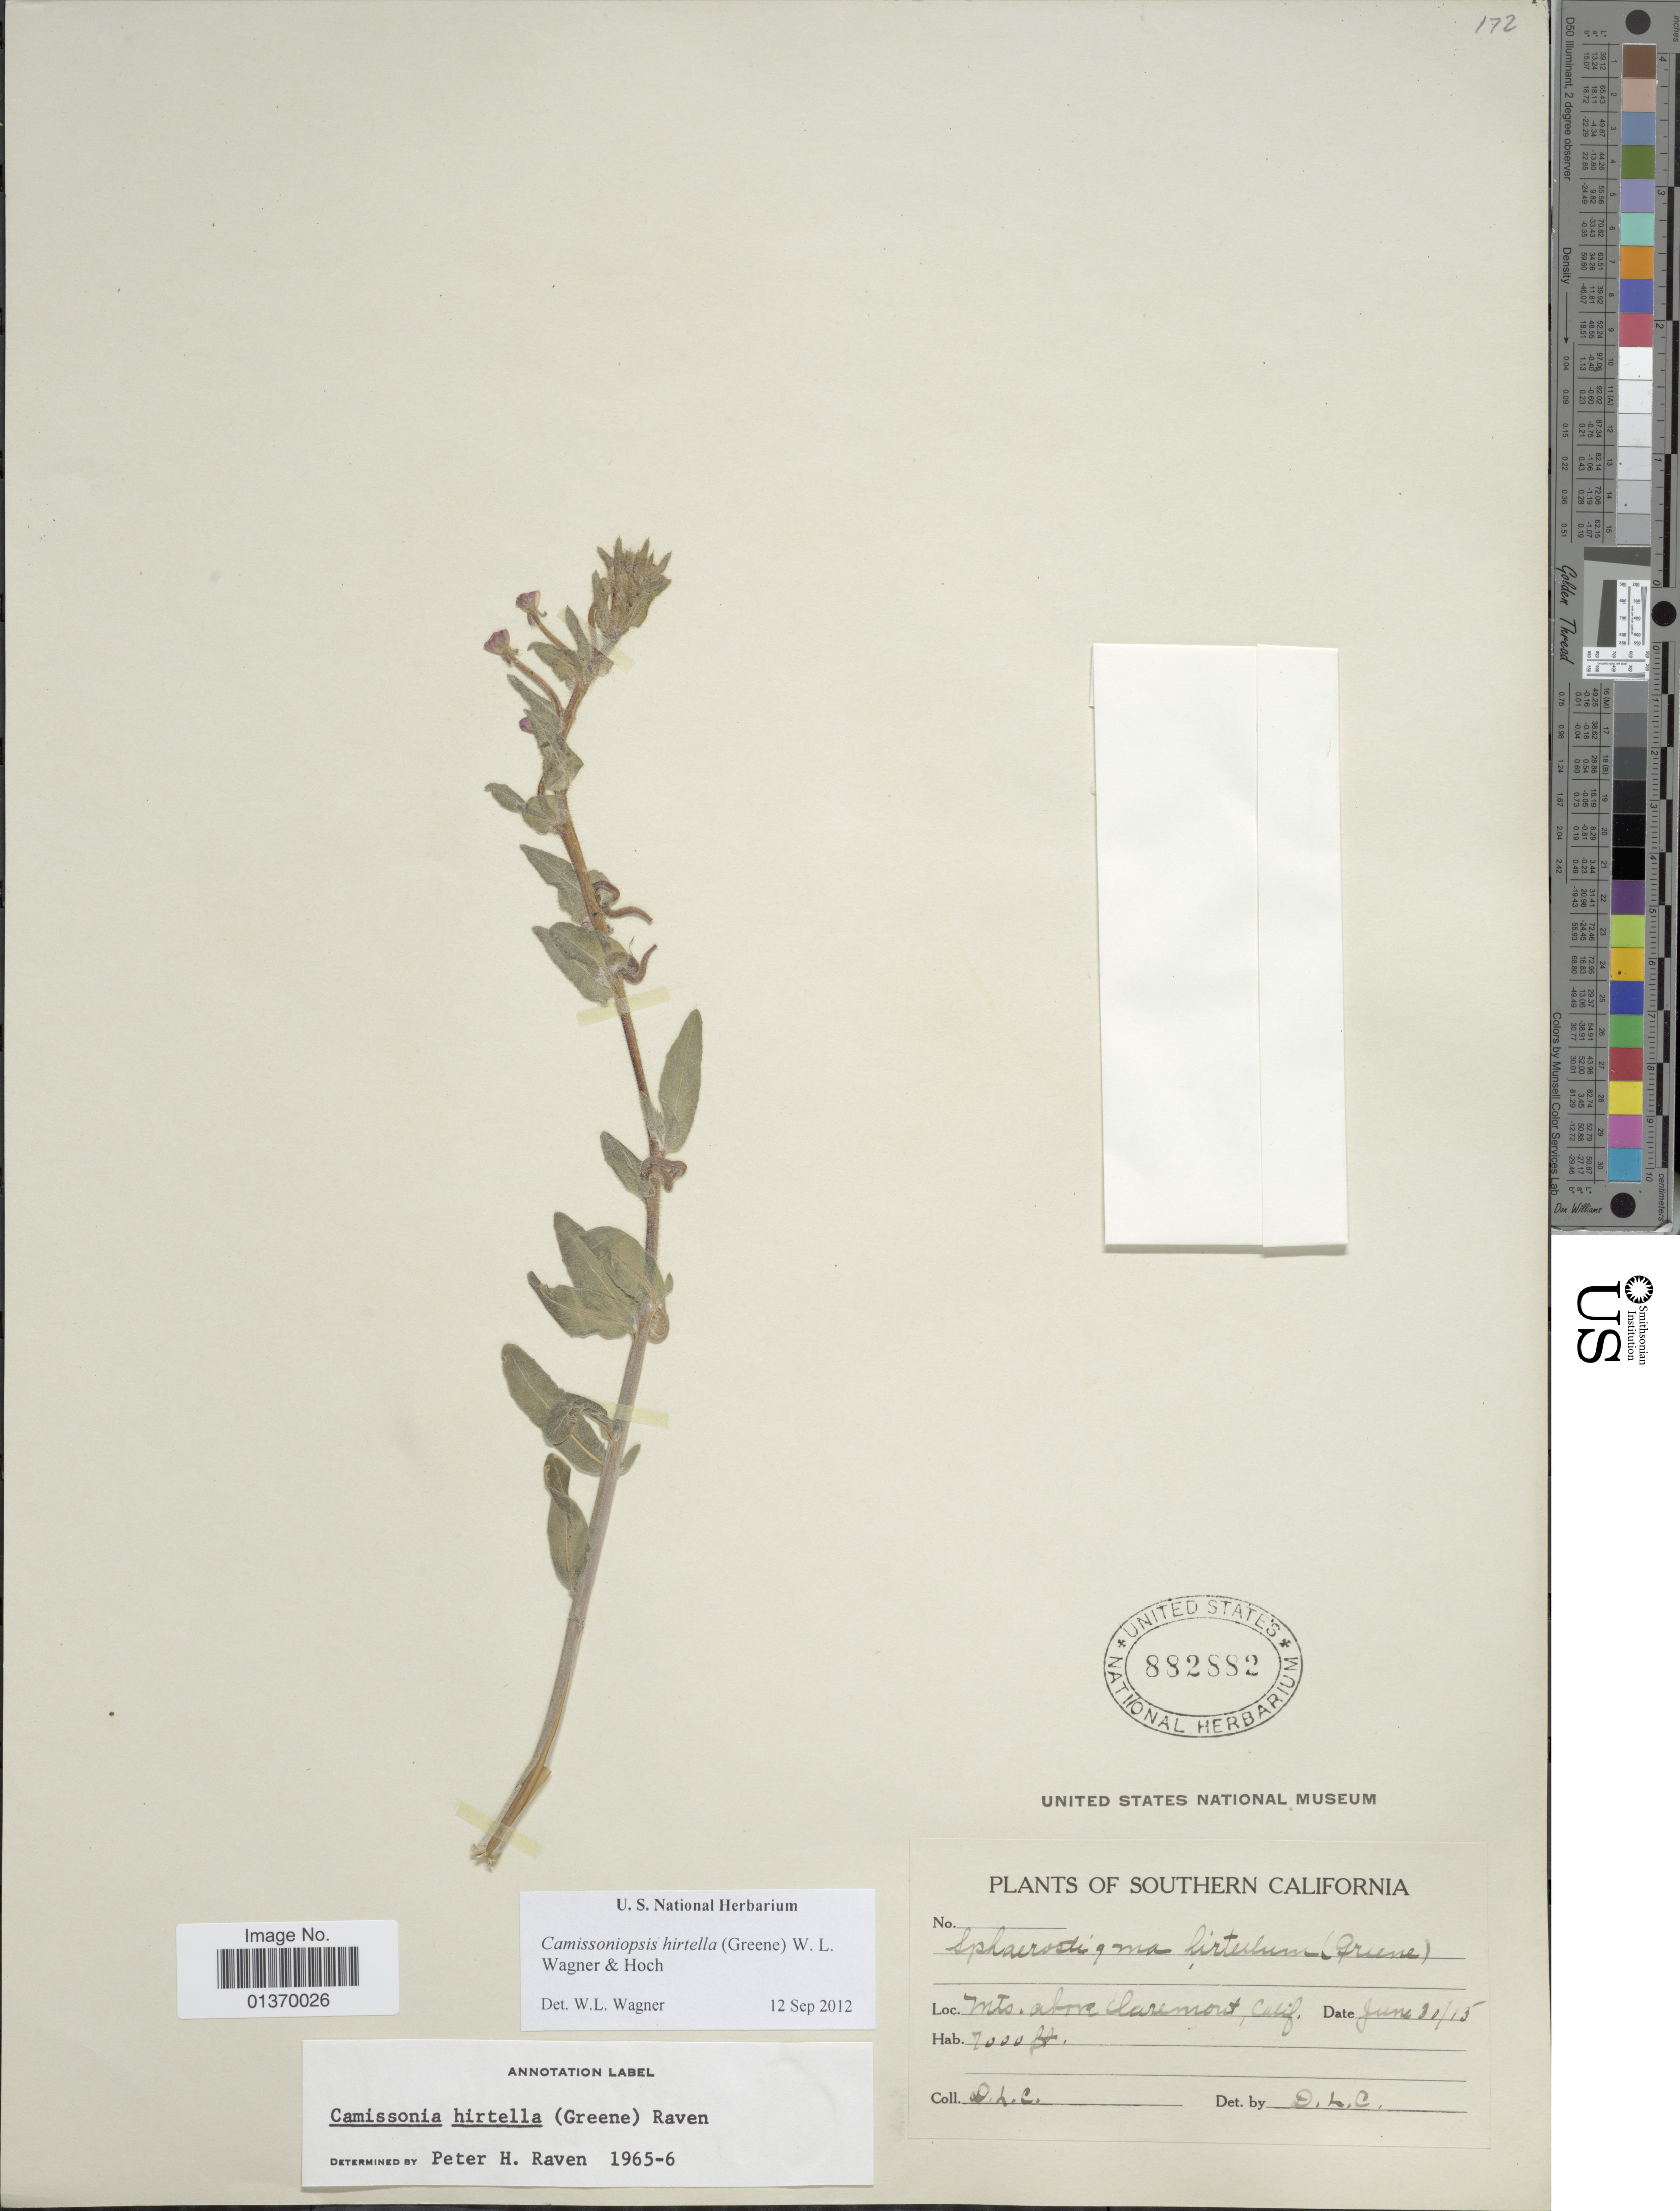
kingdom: Plantae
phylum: Tracheophyta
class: Magnoliopsida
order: Myrtales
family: Onagraceae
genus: Camissoniopsis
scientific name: Camissoniopsis hirtella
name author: (Greene) W.L. Wagner & Hoch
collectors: D. L. C.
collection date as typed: Transcribed d/m/y: 30/6/15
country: United States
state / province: California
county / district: Los Angeles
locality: Southern California, Mts. above Claremont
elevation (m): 2134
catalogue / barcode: US 882882